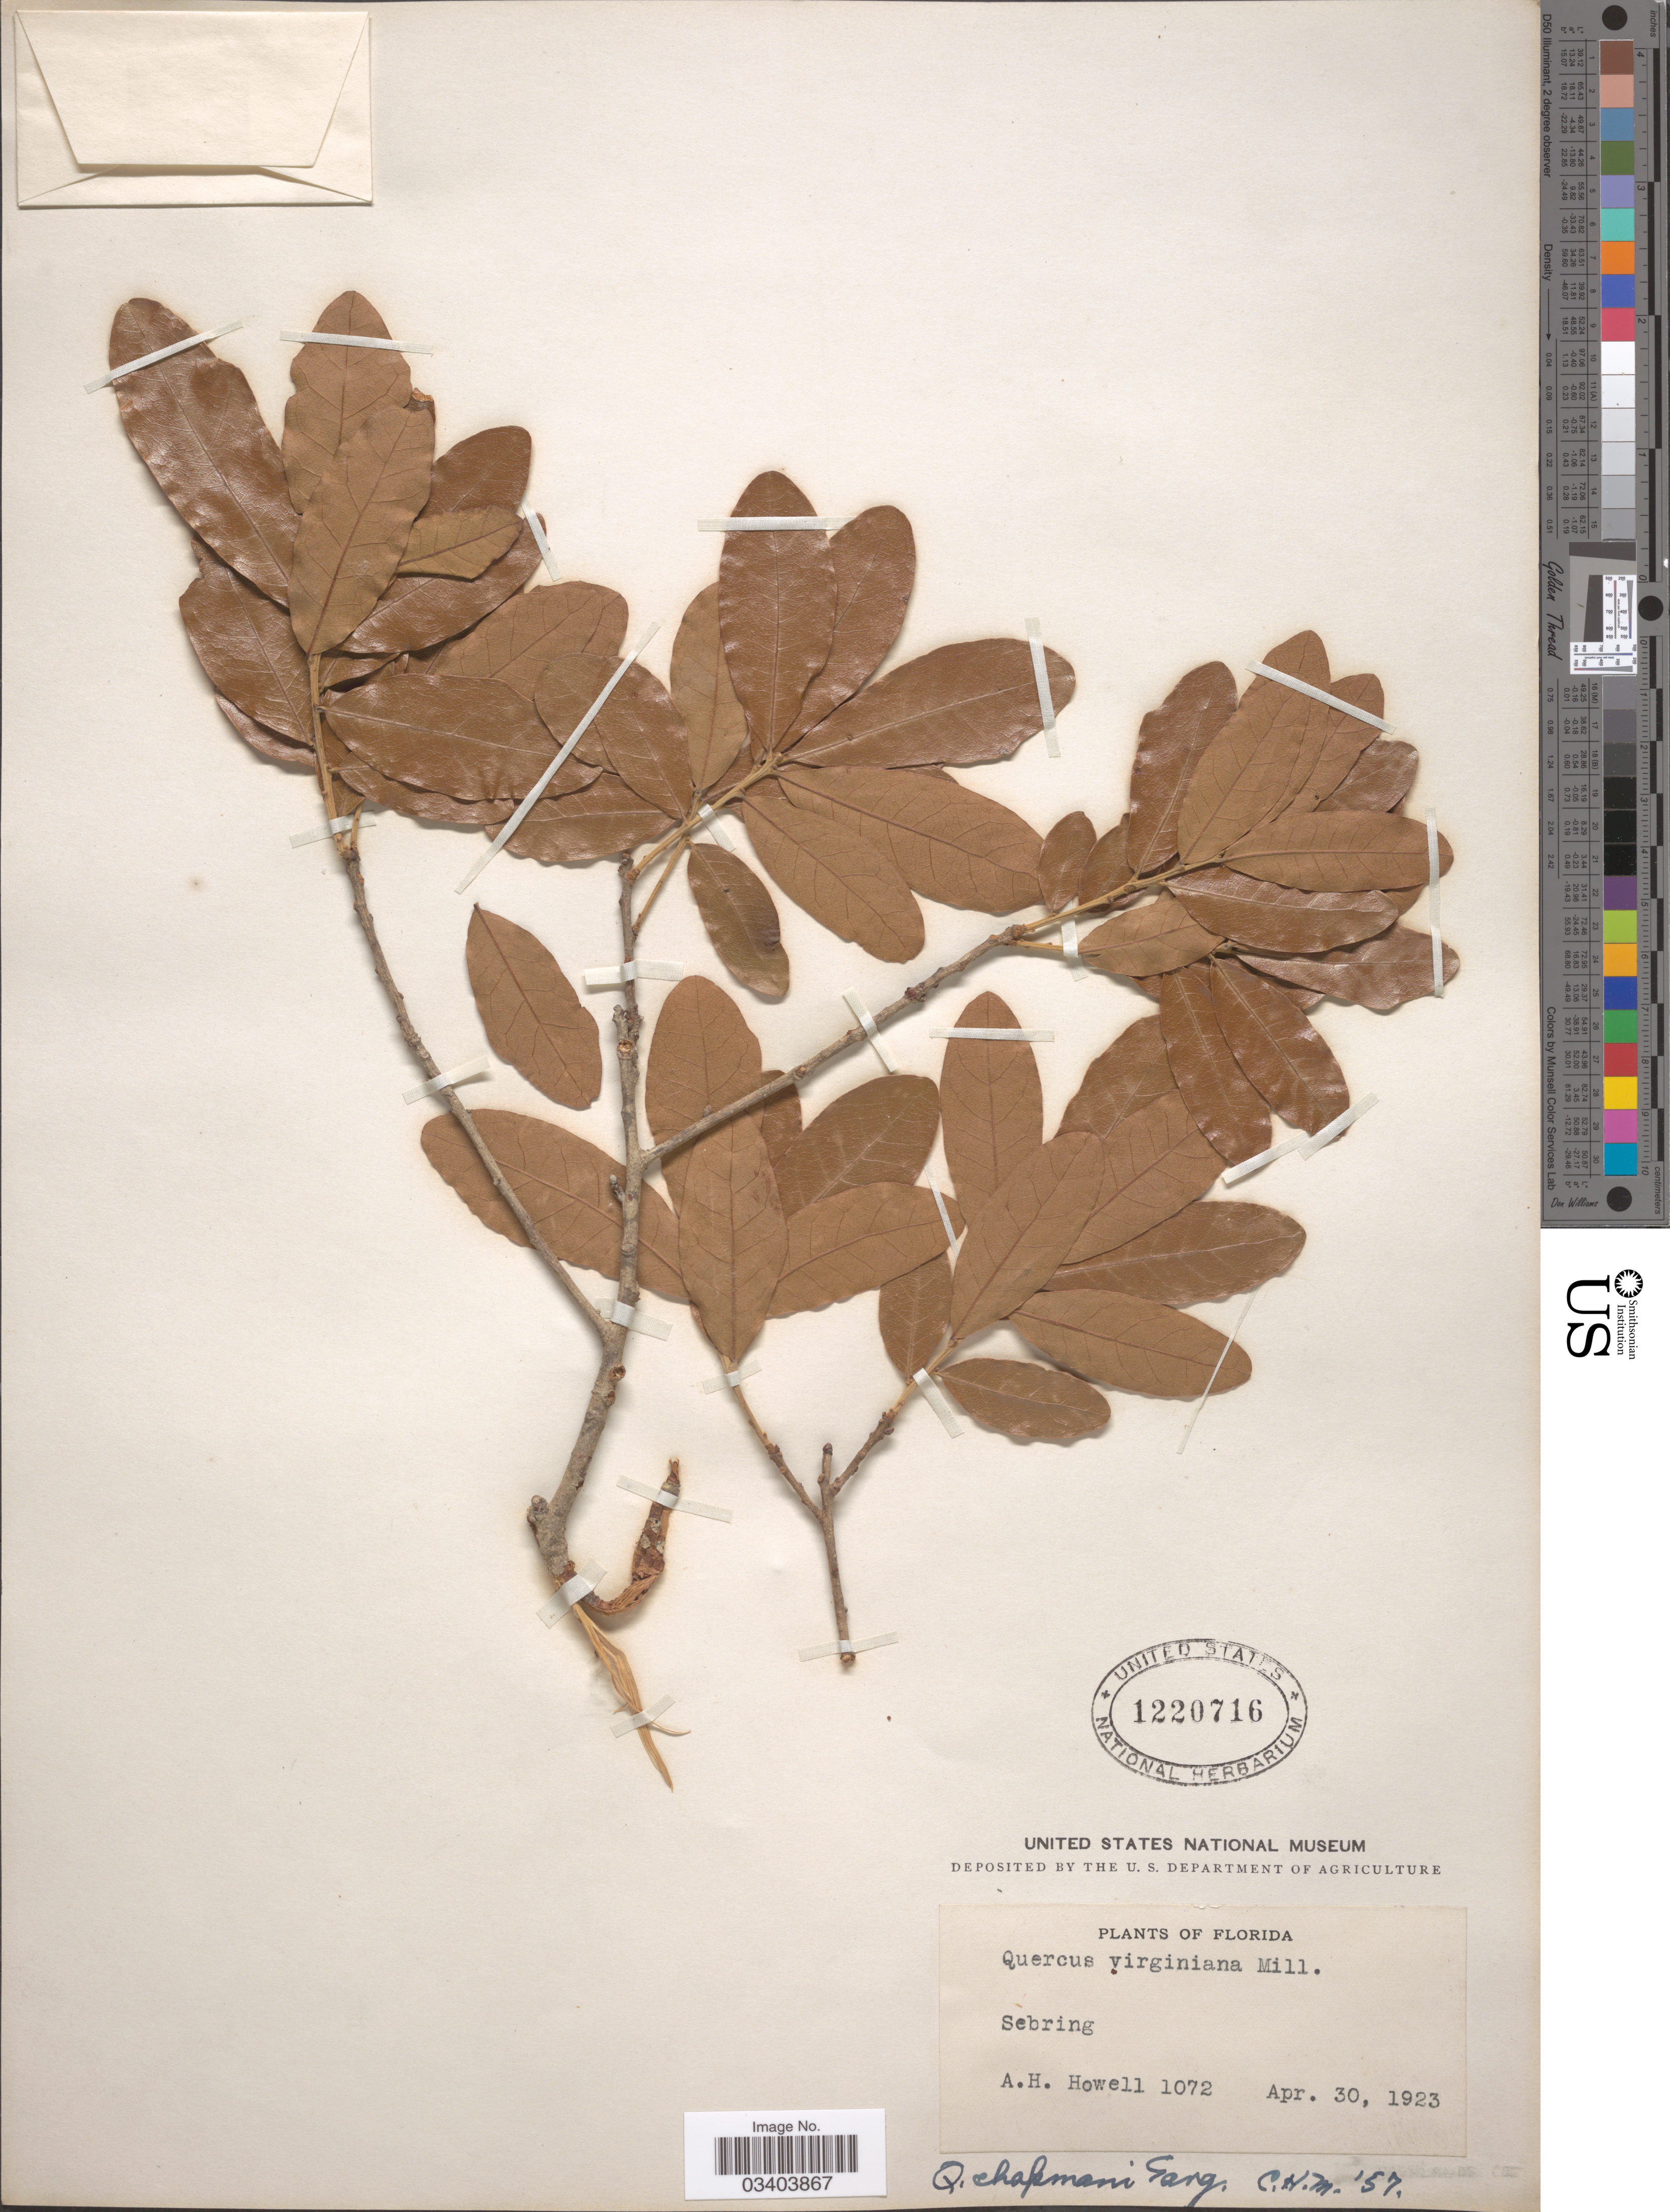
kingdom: Plantae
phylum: Tracheophyta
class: Magnoliopsida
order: Fagales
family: Fagaceae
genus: Quercus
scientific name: Quercus chapmanii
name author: Sarg.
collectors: A. Howell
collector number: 1072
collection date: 1923-04-30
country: United States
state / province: Florida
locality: Sebring.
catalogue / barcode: US 1220716